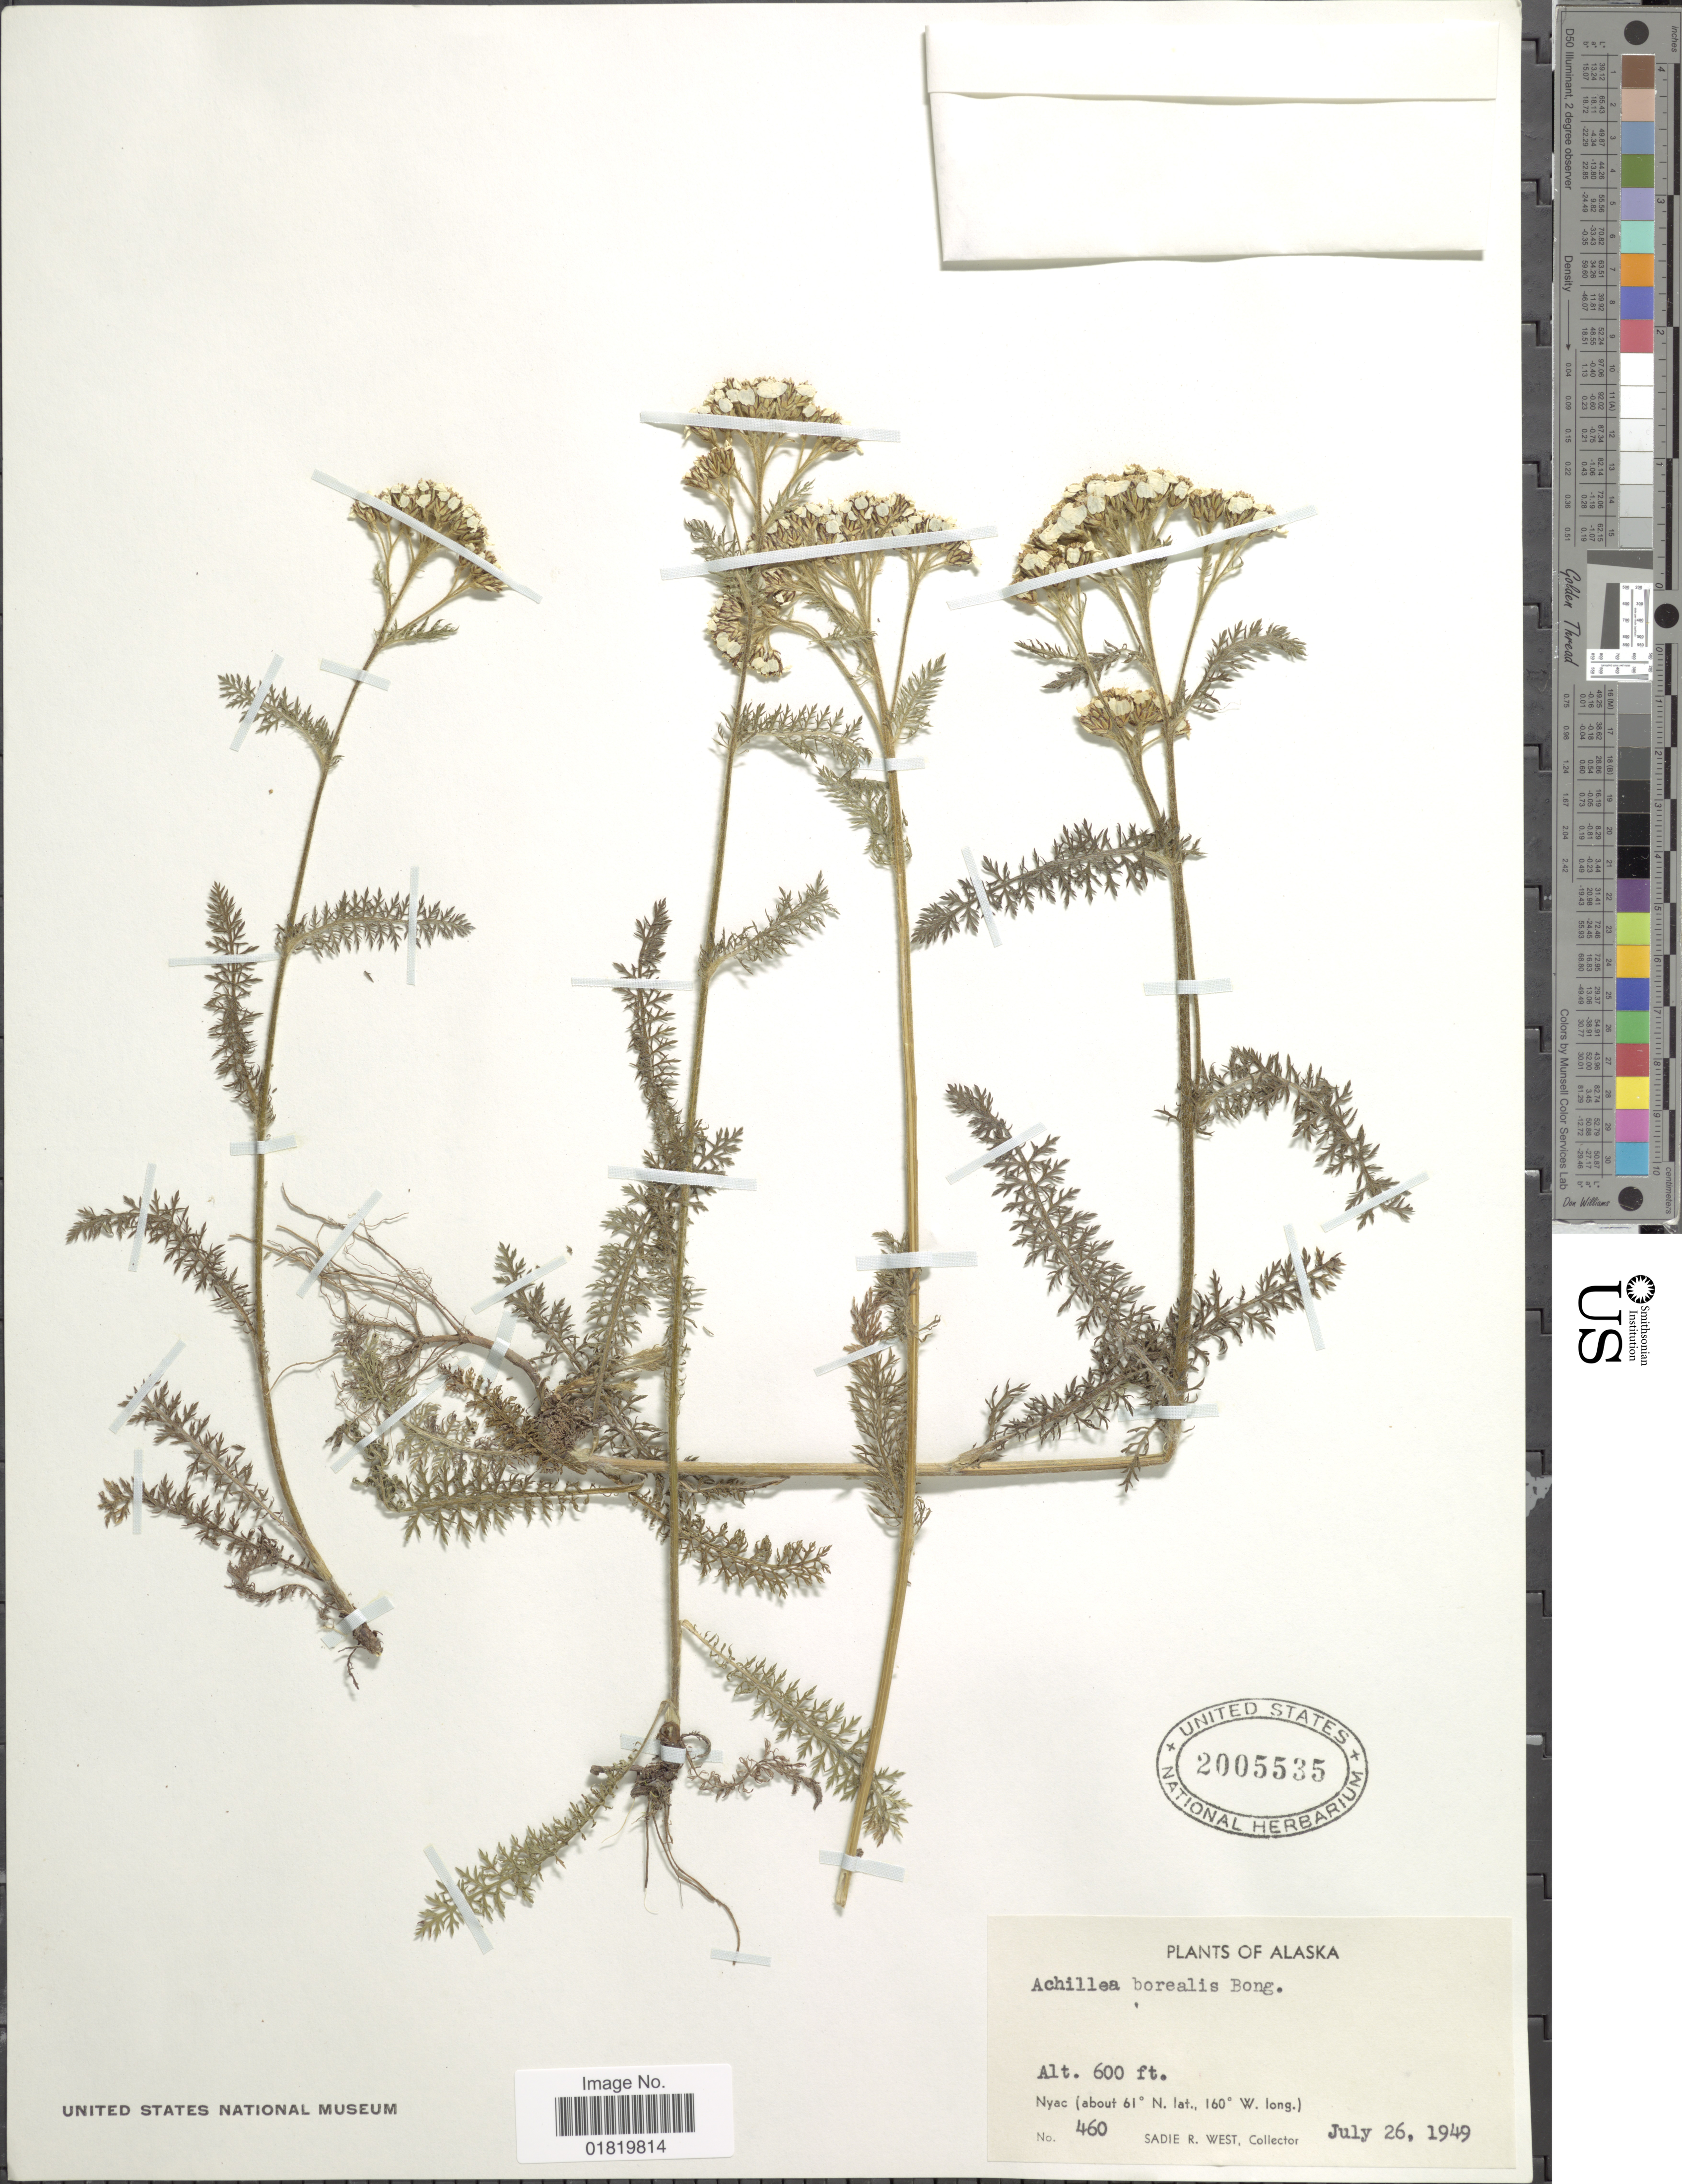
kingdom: Plantae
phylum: Tracheophyta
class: Magnoliopsida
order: Asterales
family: Asteraceae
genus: Achillea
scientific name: Achillea borealis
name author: Bong.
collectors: S. R. West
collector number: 460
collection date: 1949-07-26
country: United States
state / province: Alaska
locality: Nyac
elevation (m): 183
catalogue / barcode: US 2005535